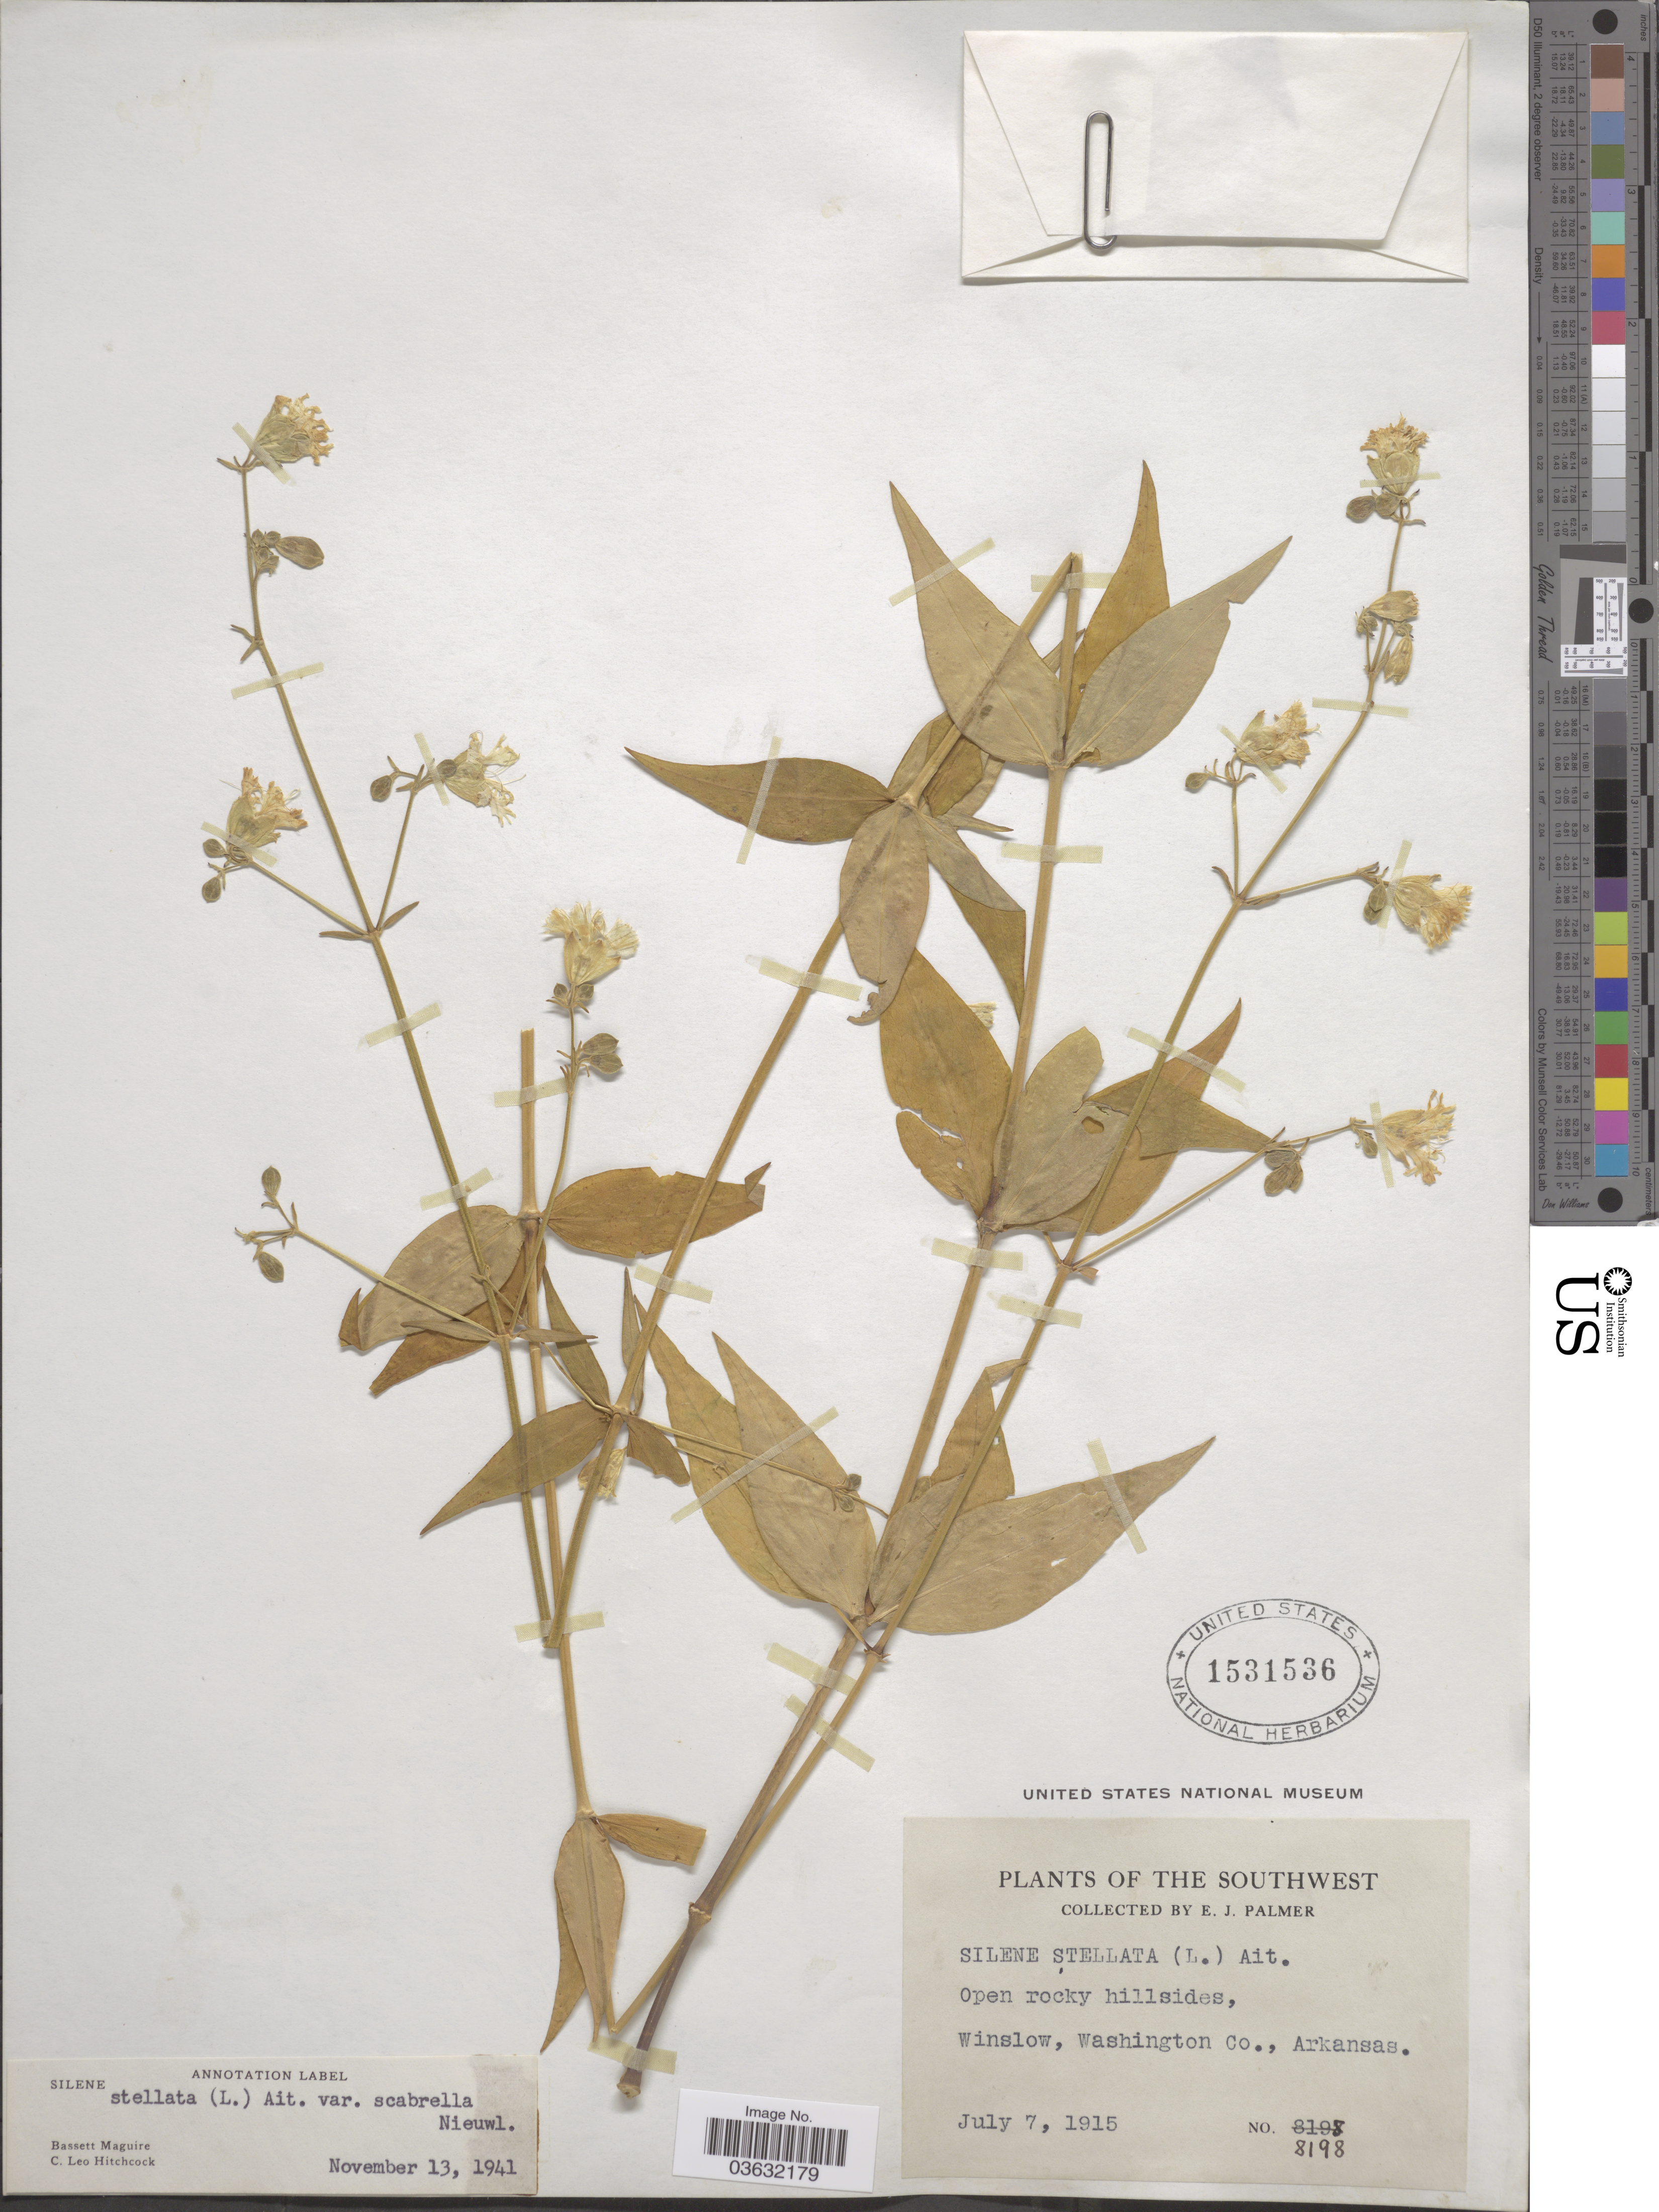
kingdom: Plantae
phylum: Tracheophyta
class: Magnoliopsida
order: Caryophyllales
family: Caryophyllaceae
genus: Silene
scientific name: Silene stellata var. scabrella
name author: (Nieuwl.) E.J. Palmer & Steyerm.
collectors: E. J. Palmer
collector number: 8198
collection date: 1915-07-07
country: United States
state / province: Arkansas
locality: The Southwest. Winslow, Washington Co.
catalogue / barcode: US 1531536